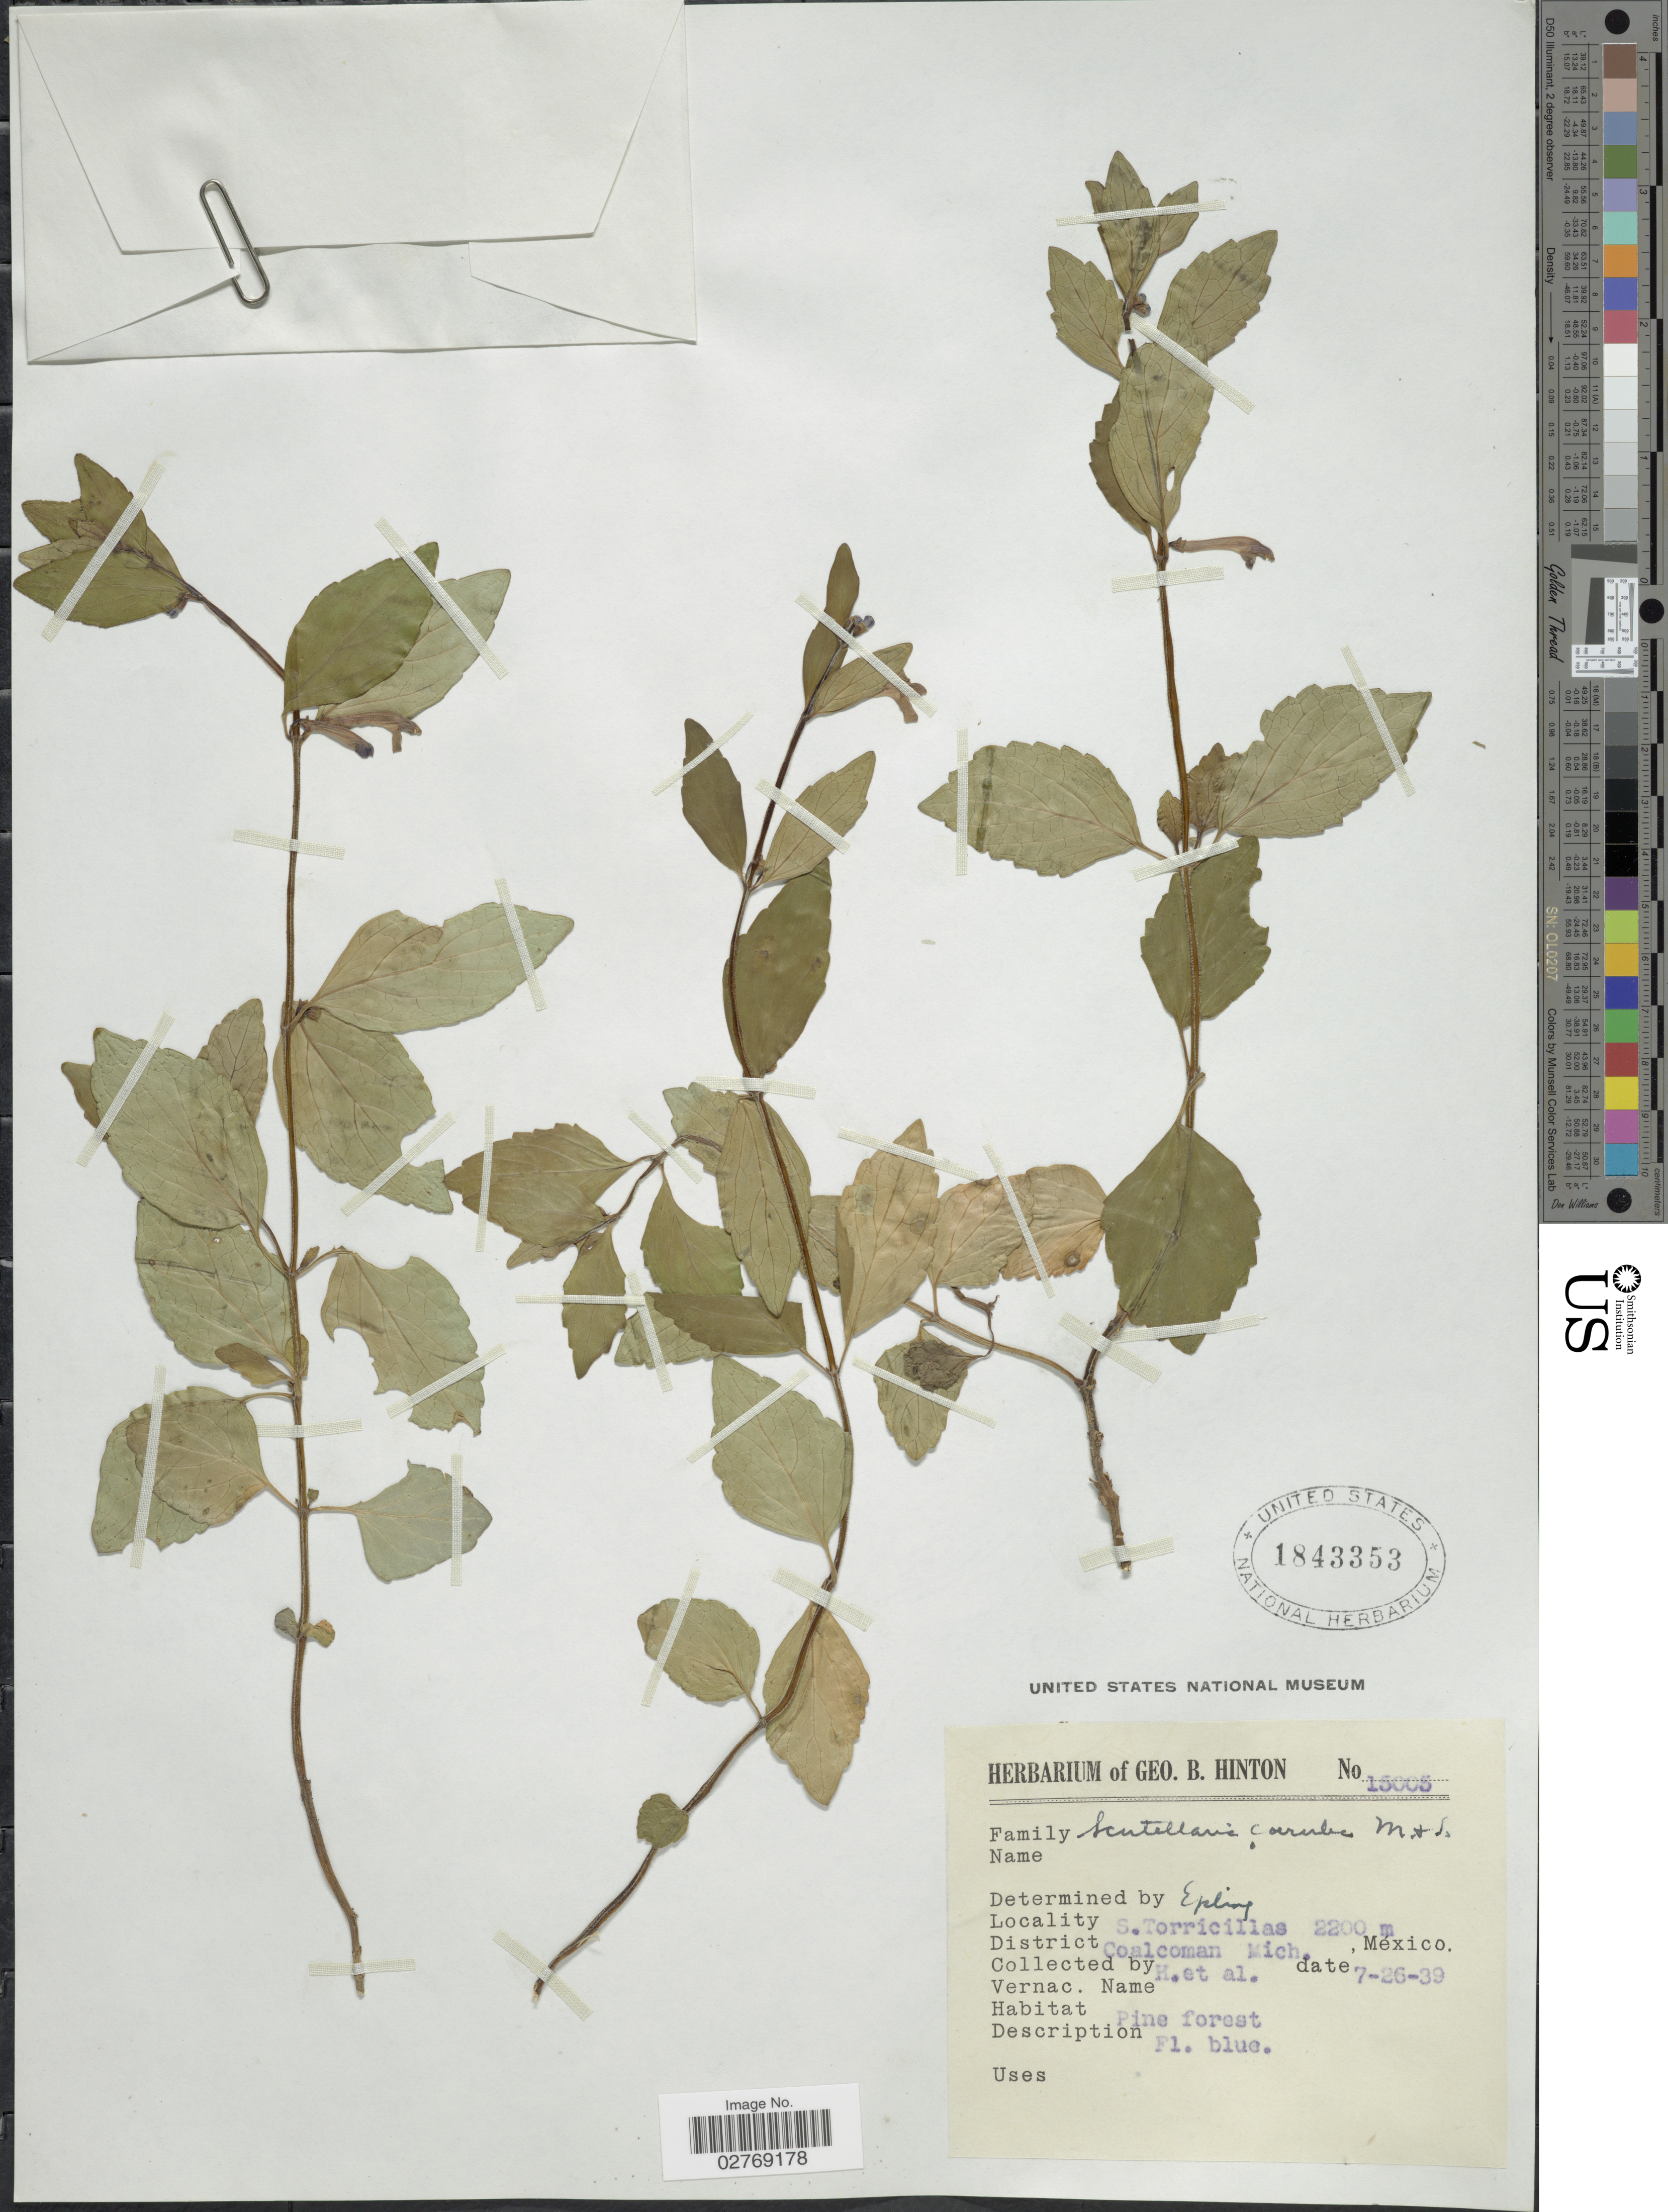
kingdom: Plantae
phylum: Tracheophyta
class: Magnoliopsida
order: Lamiales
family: Lamiaceae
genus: Scutellaria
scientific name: Scutellaria dumetorum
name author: Schltdl.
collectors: G. B. Hinton & et al.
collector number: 15005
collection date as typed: Transcribed d/m/y: 26/7/39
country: Mexico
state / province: Michoacán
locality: S. Torricillas. District Coalcoman.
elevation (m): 2200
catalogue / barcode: US 1843353